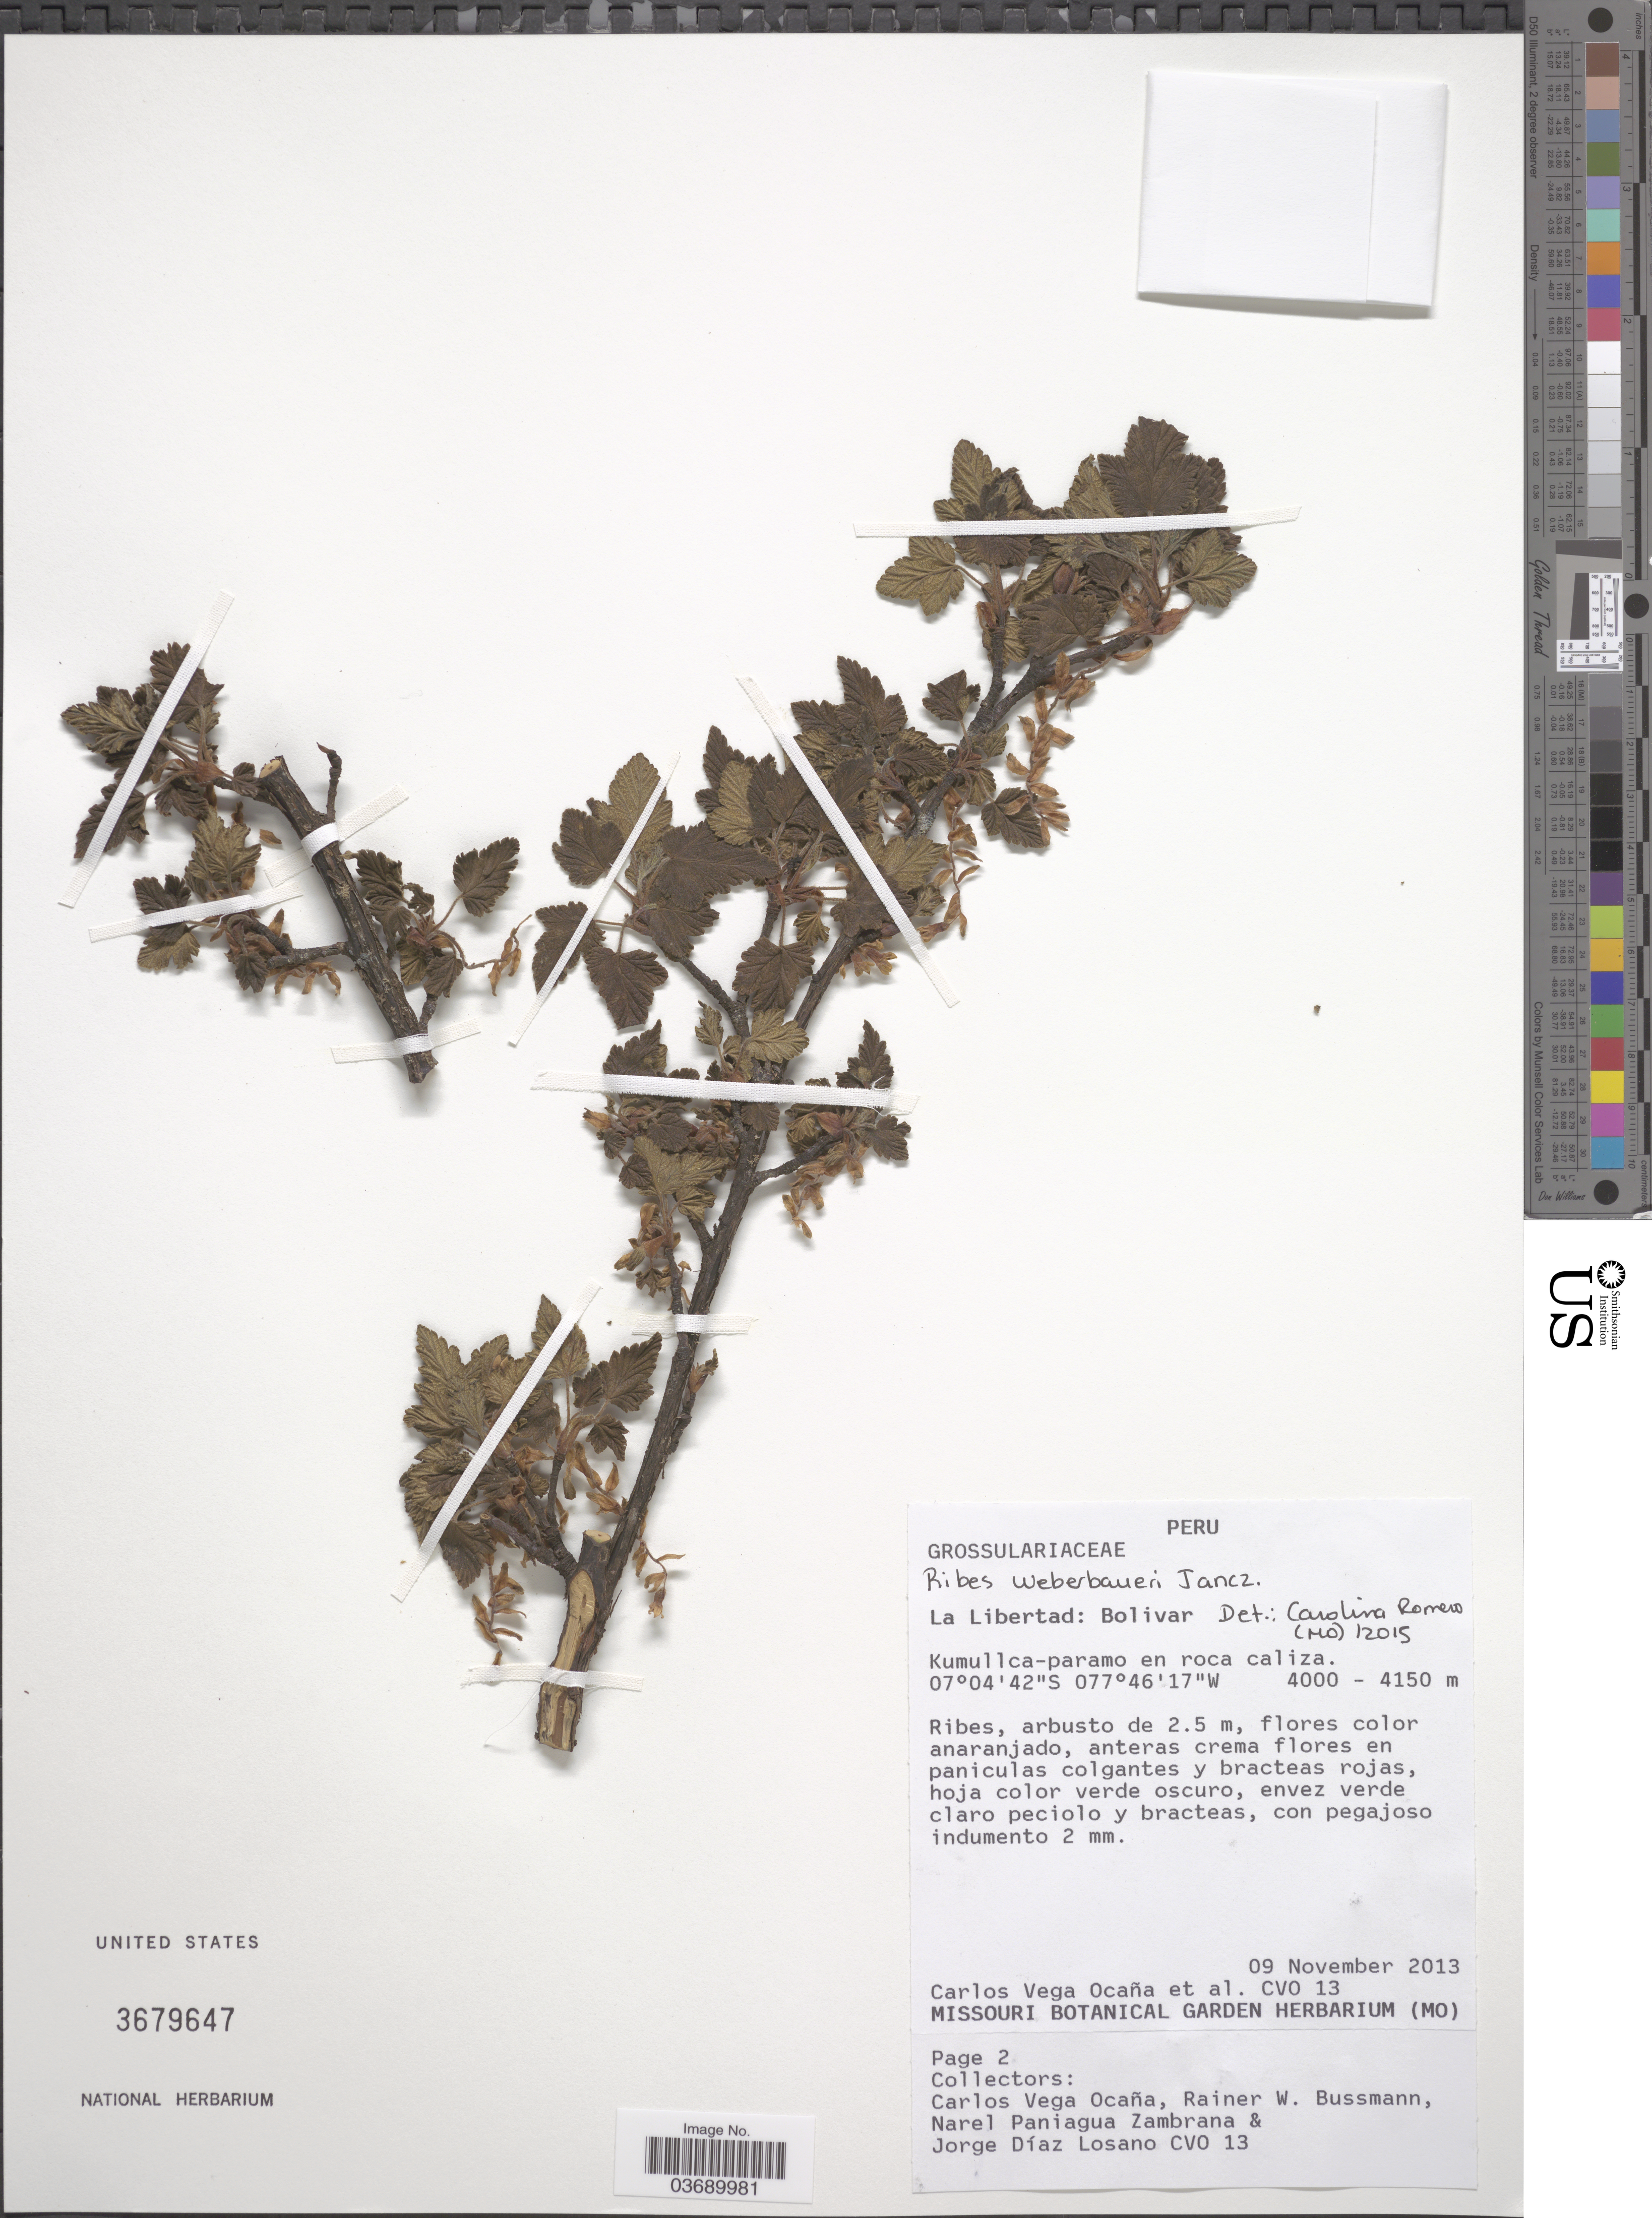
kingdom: Plantae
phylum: Tracheophyta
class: Magnoliopsida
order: Saxifragales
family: Grossulariaceae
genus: Ribes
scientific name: Ribes weberbaueri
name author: Jancz.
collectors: C. Vega, R. W. Bussmann, N. Paniagua Zambrana & Diaz L., C.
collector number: CVO 13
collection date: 2013-11-09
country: Peru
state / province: La Libertad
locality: Bolivar. Kumullca - paramo en roca caliza.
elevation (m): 4000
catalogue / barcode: US 3679647